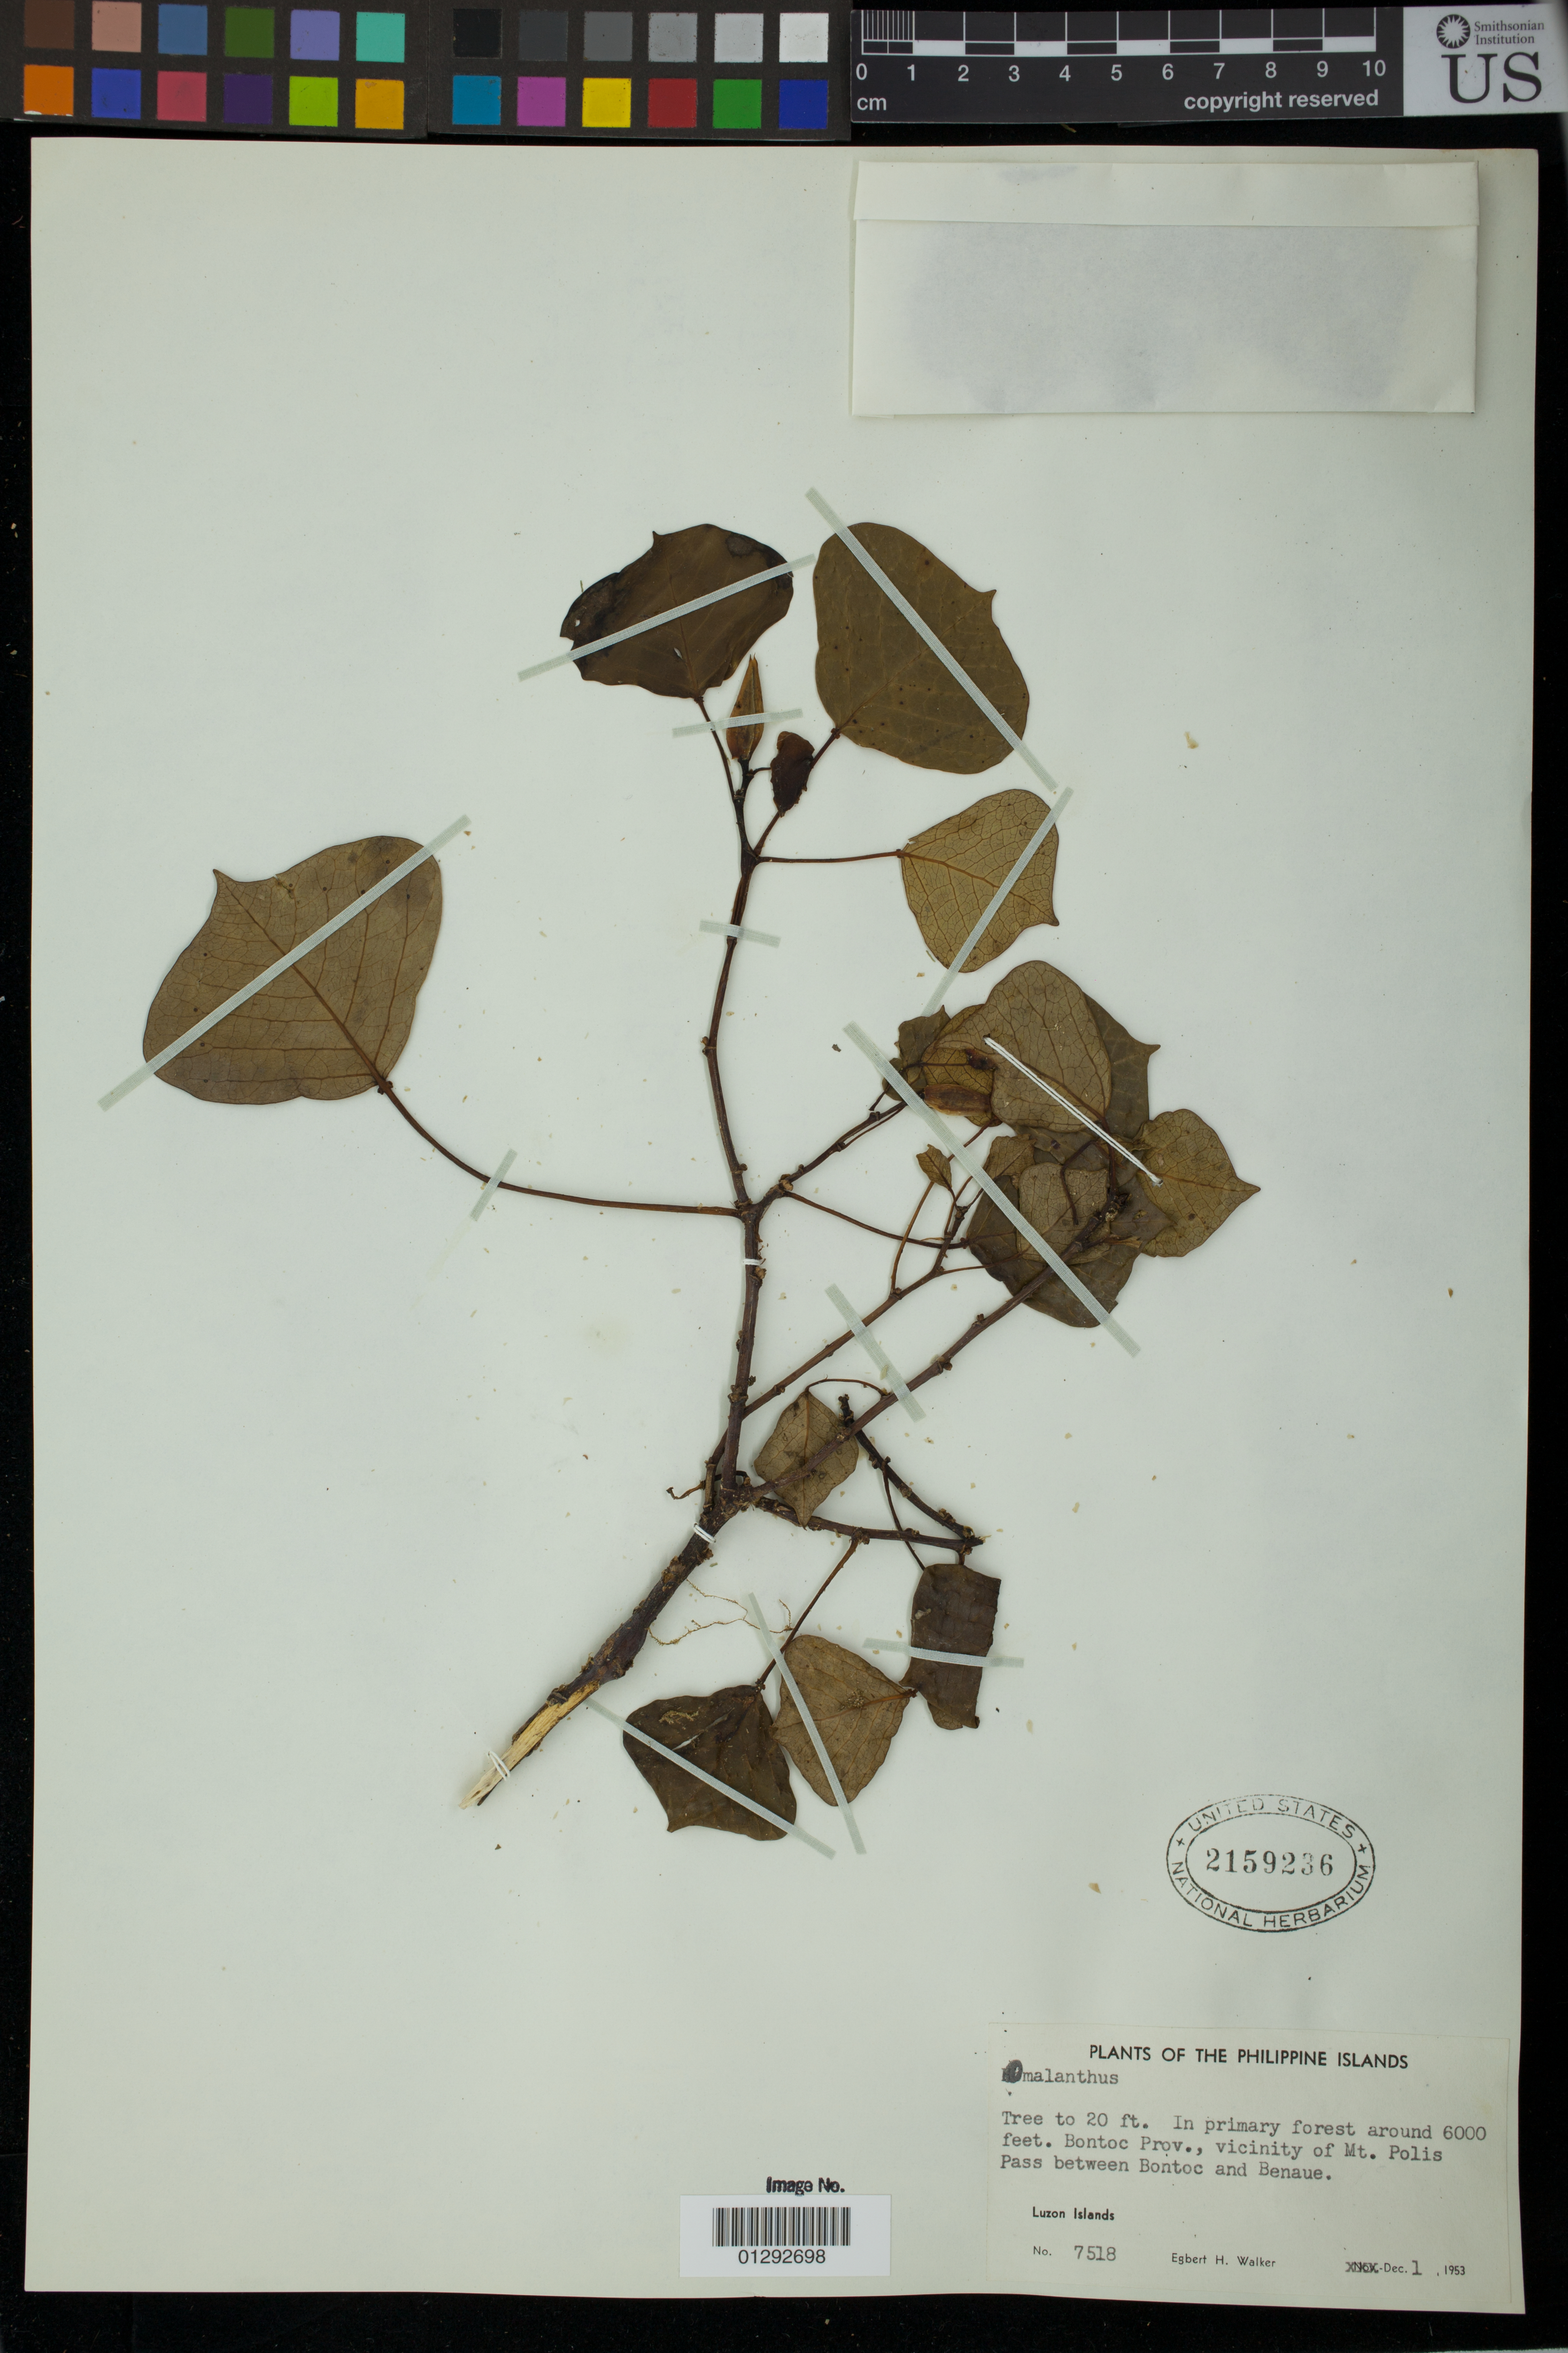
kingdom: Plantae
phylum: Tracheophyta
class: Magnoliopsida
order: Malpighiales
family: Euphorbiaceae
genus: Omalanthus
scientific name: Omalanthus sp.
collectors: E. H. Walker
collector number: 7518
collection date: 1953-12-01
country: Philippines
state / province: Cordillera (Administrative Region)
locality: Luzon Islands. Bontoc Prov.Vicinity of Mt. Polis Pass between Bontoc and Benaue.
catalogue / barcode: US 2159236